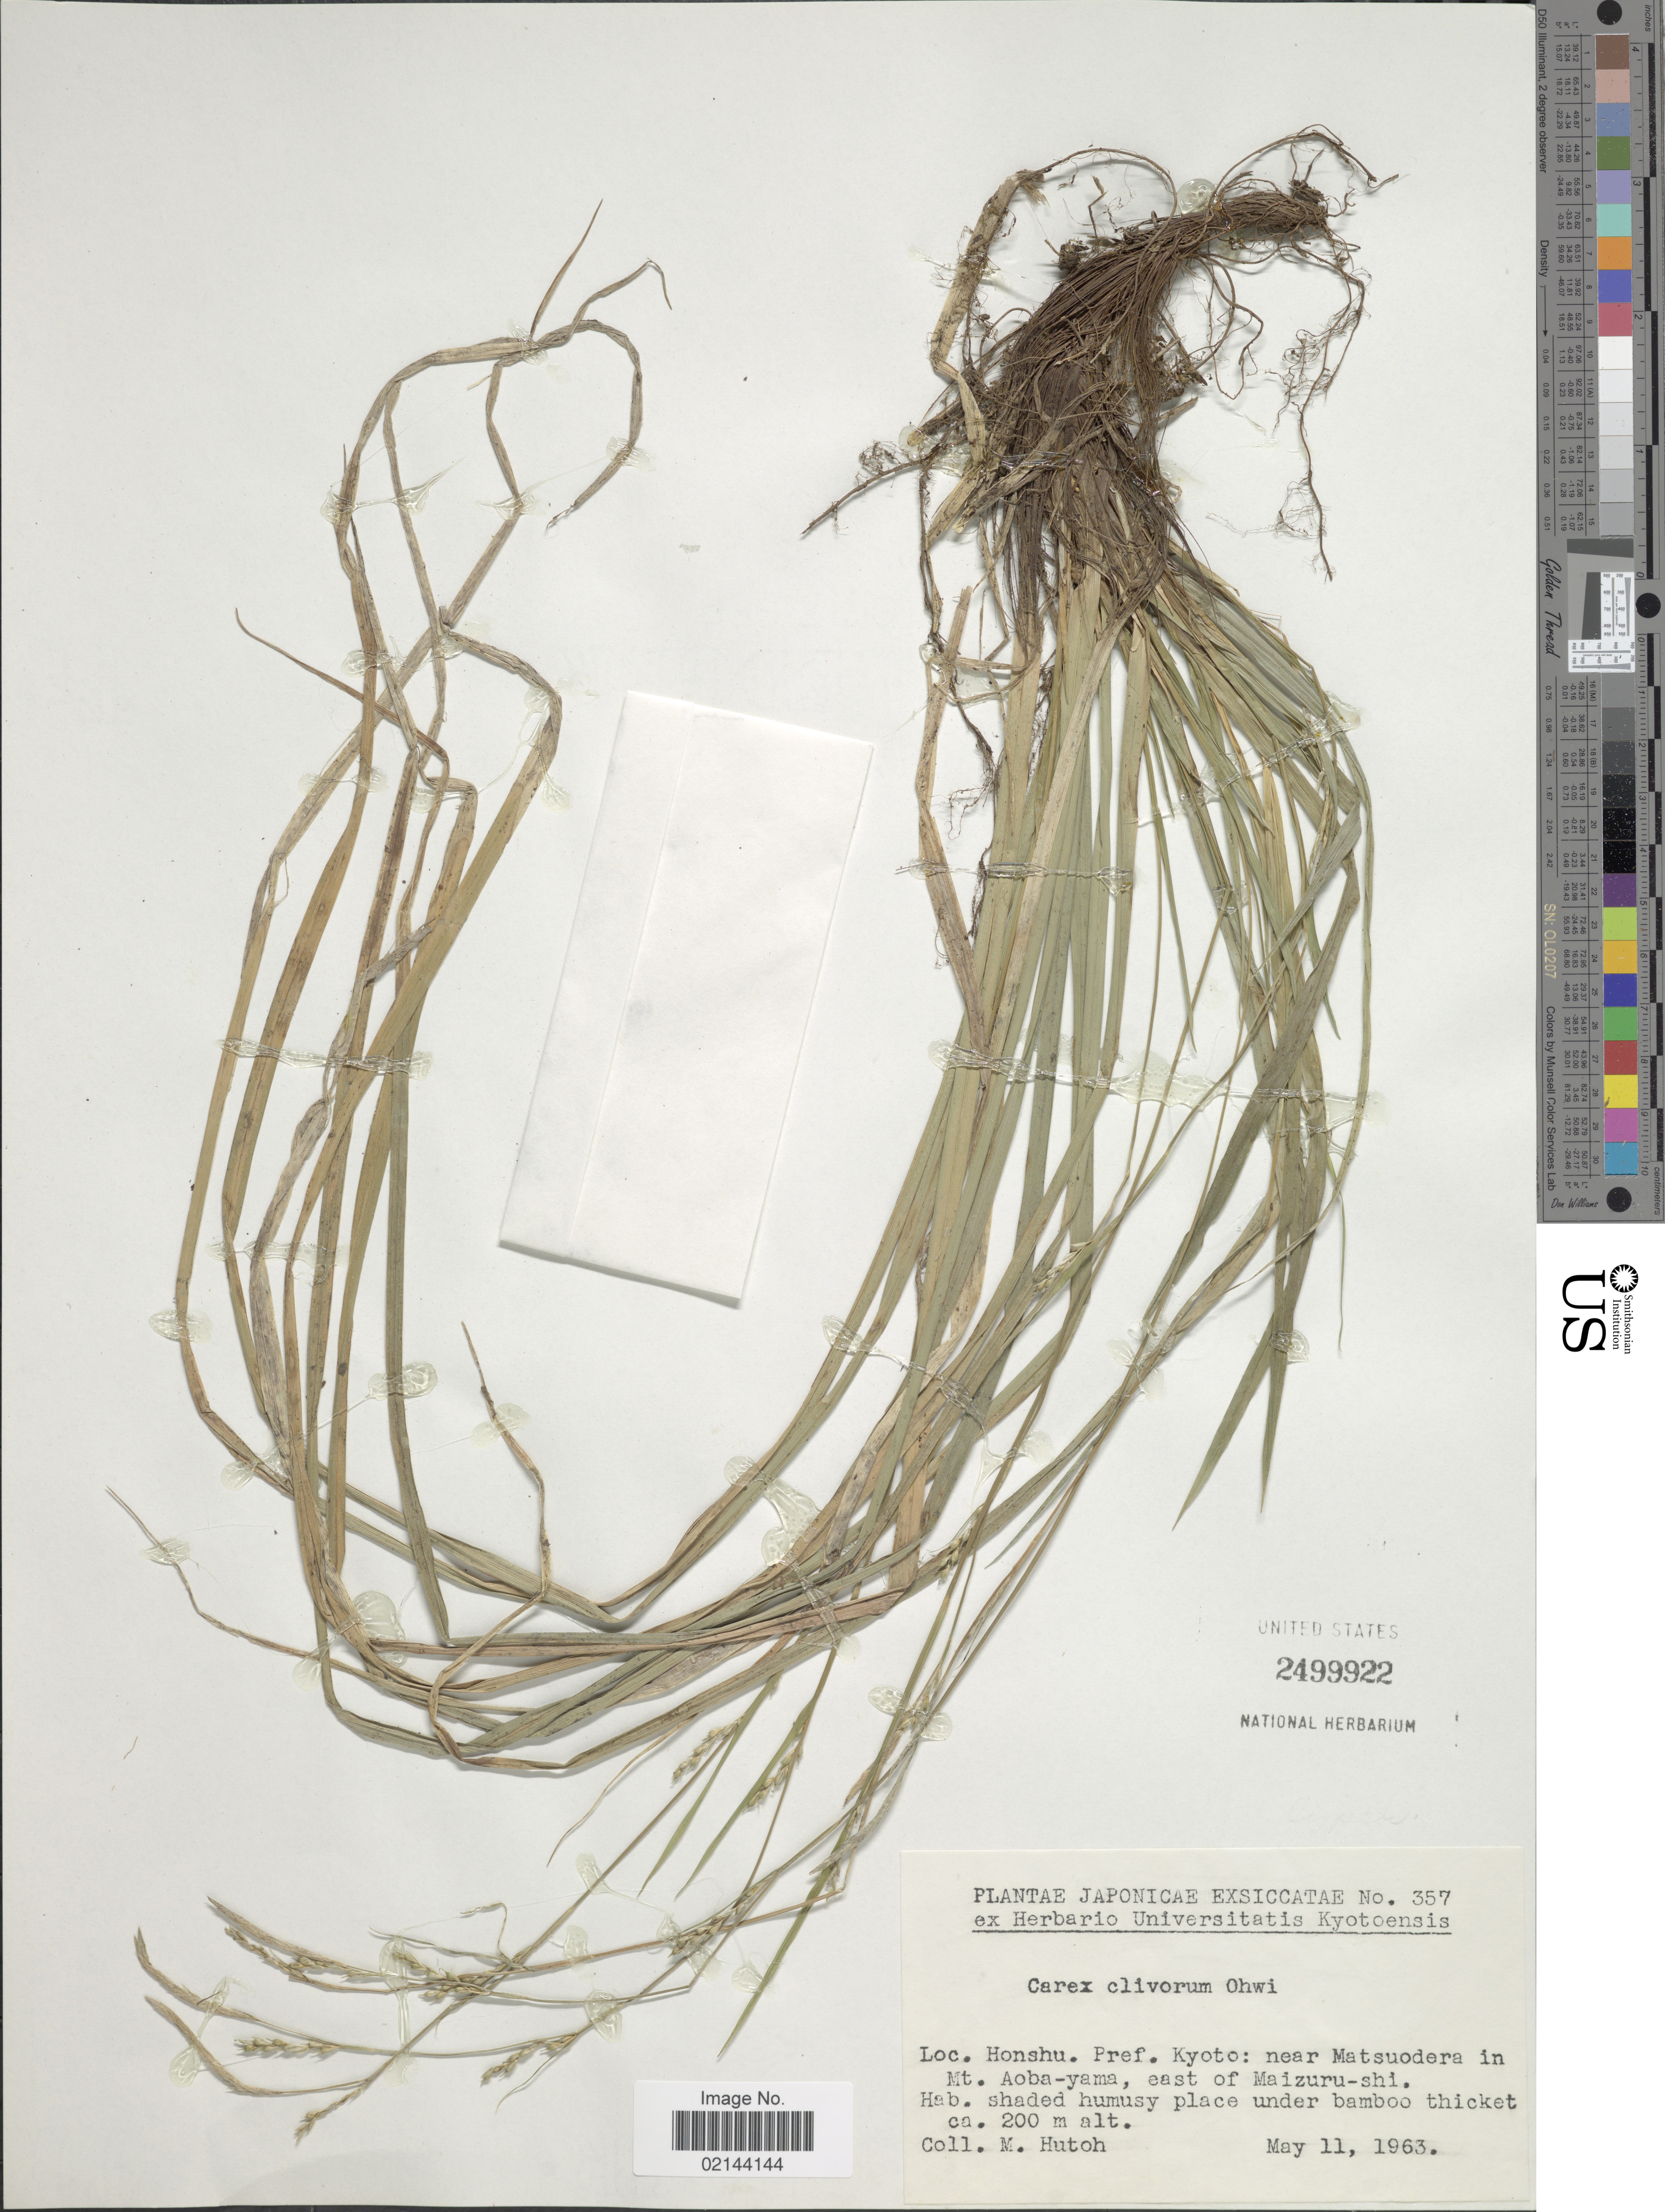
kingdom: Plantae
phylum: Tracheophyta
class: Liliopsida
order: Poales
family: Cyperaceae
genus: Carex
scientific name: Carex clivorum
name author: Ohwi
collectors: M. Hutoh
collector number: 357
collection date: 1963-05-11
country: Japan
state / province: Kyoto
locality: Honshu, Pref. Kyoto: near Matsuodera in Mt. Aoba-yama, east of Maizuru-shi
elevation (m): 200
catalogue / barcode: US 2499922